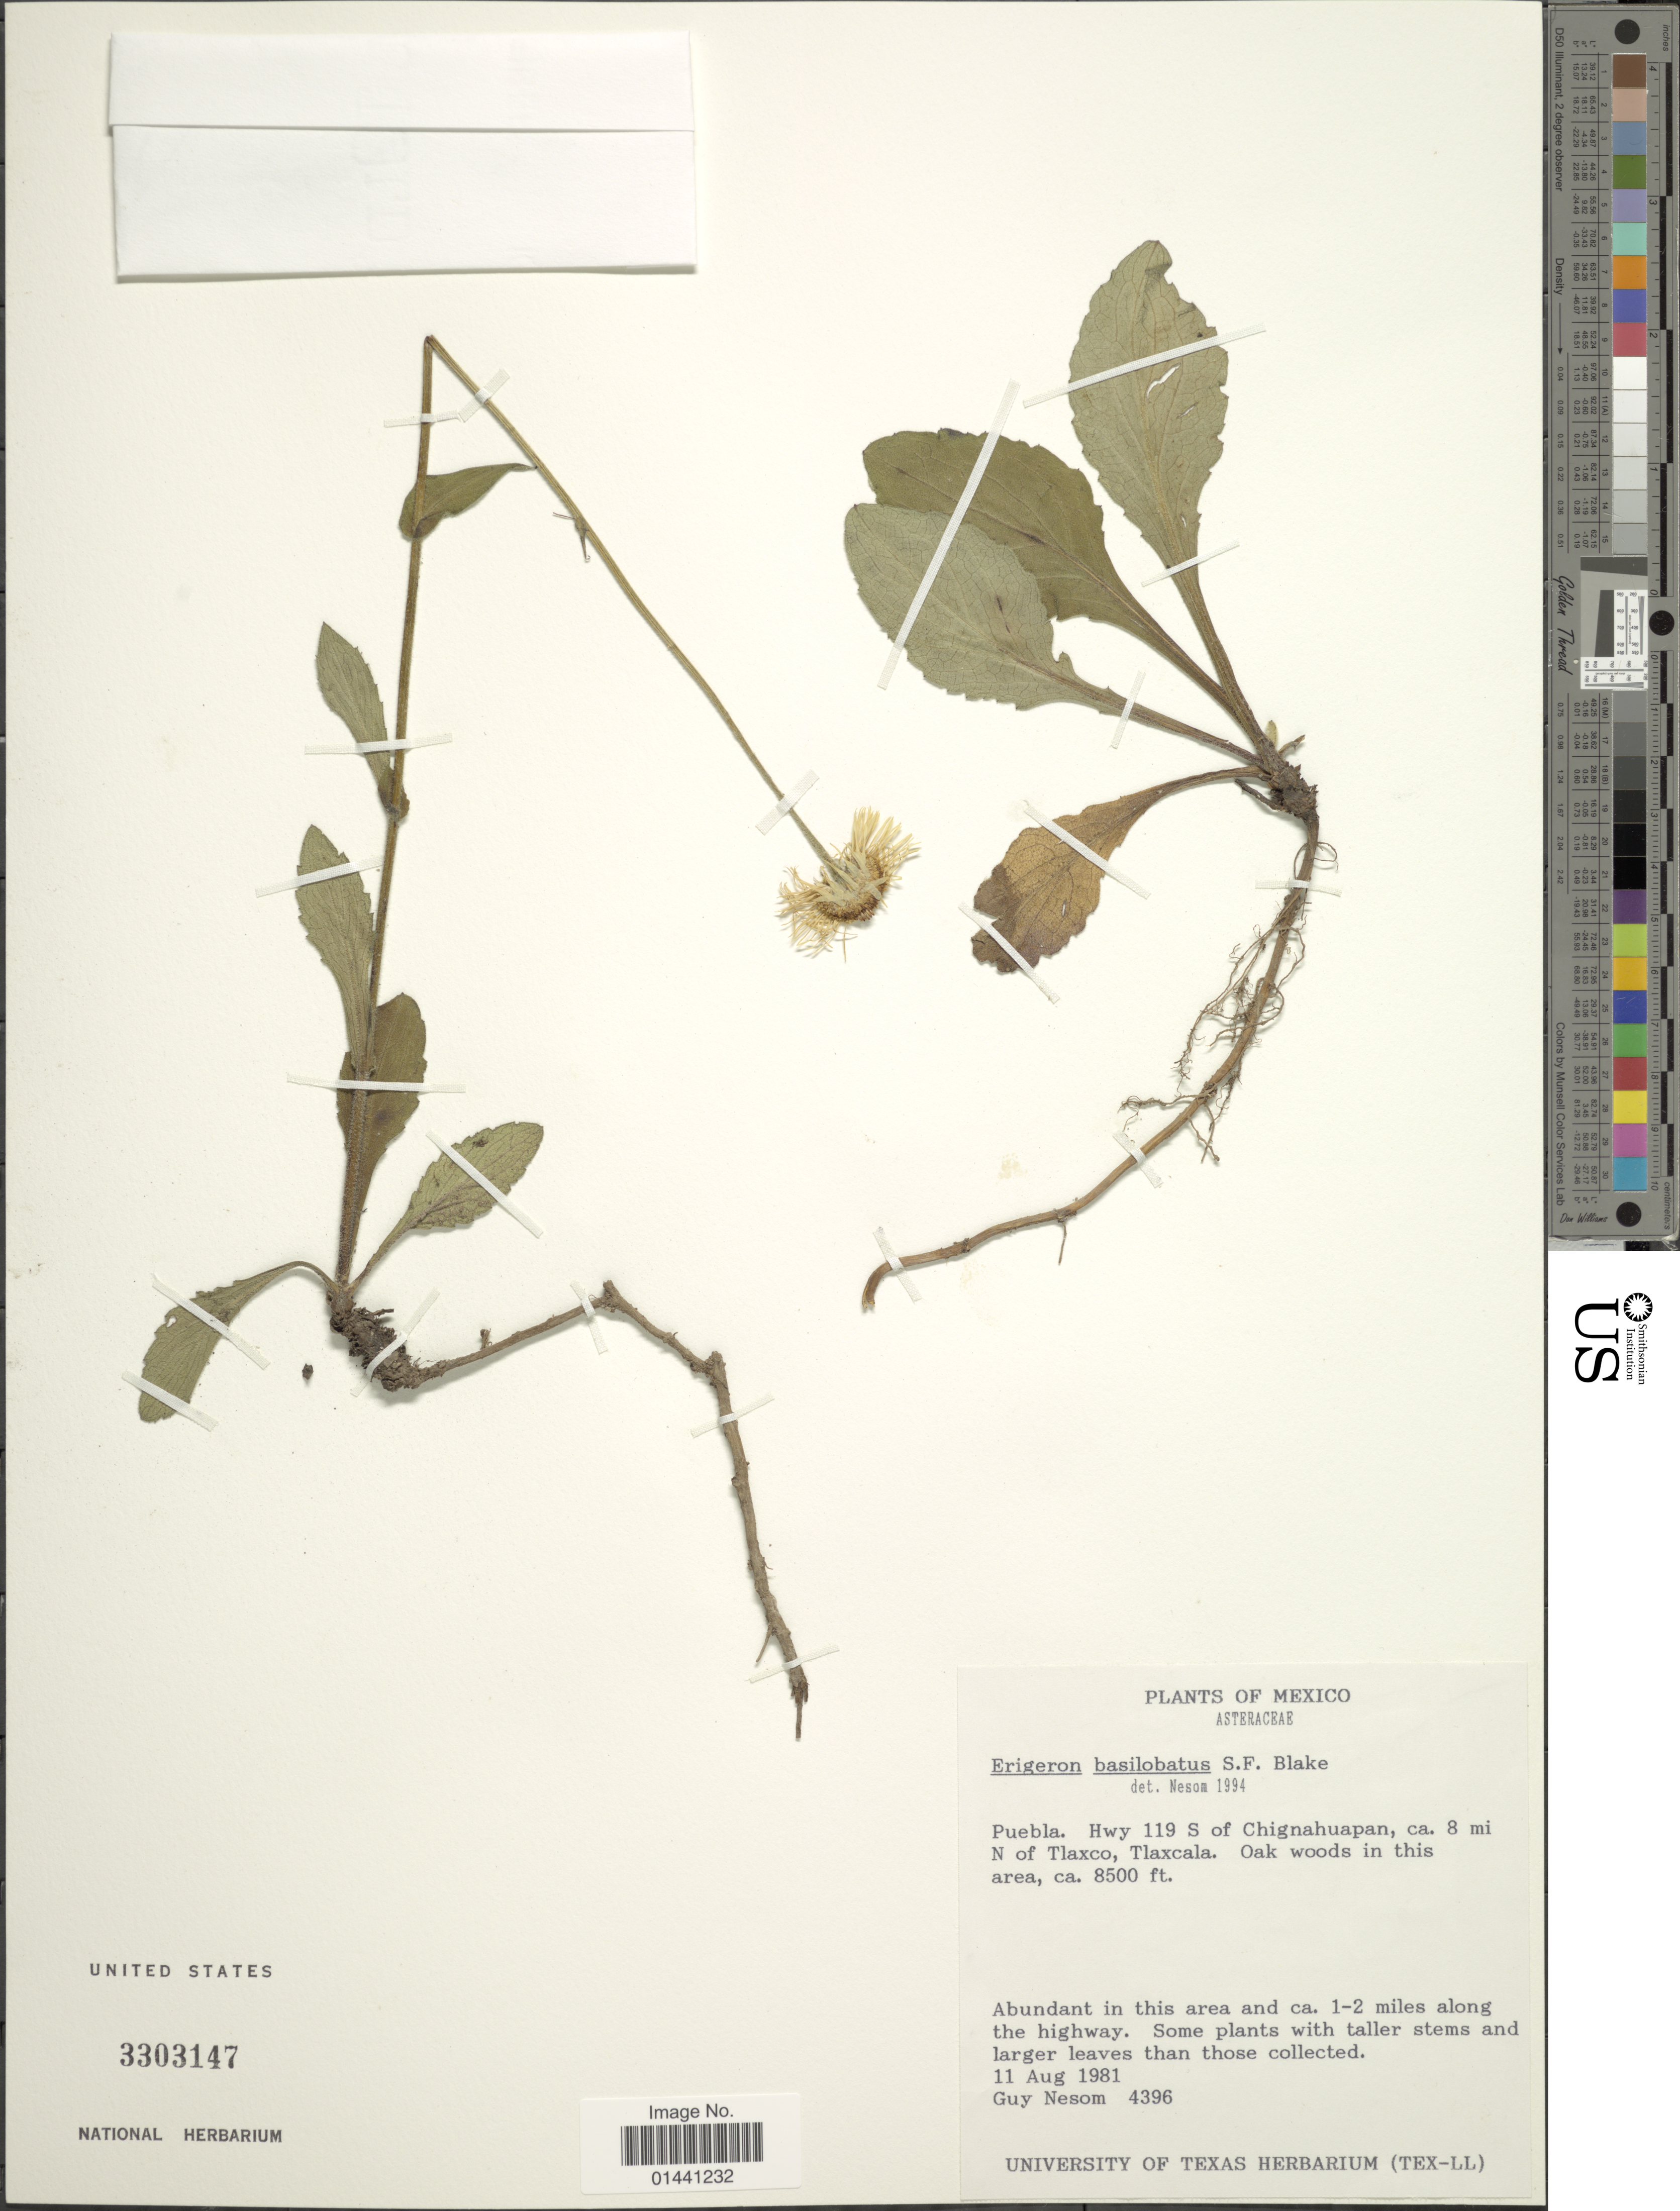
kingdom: Plantae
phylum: Tracheophyta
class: Magnoliopsida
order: Asterales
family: Asteraceae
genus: Erigeron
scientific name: Erigeron basilobatus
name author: S.F. Blake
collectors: G. Nesom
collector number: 4396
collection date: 1981-08-11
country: Mexico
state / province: Puebla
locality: Hwy 119 S of Chignahuapan, ca. 8 mi N of Tlaxco, oak woods in this area, abundant in this area and ca. 1-2 miles along the highway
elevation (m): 2591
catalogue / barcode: US 3303147